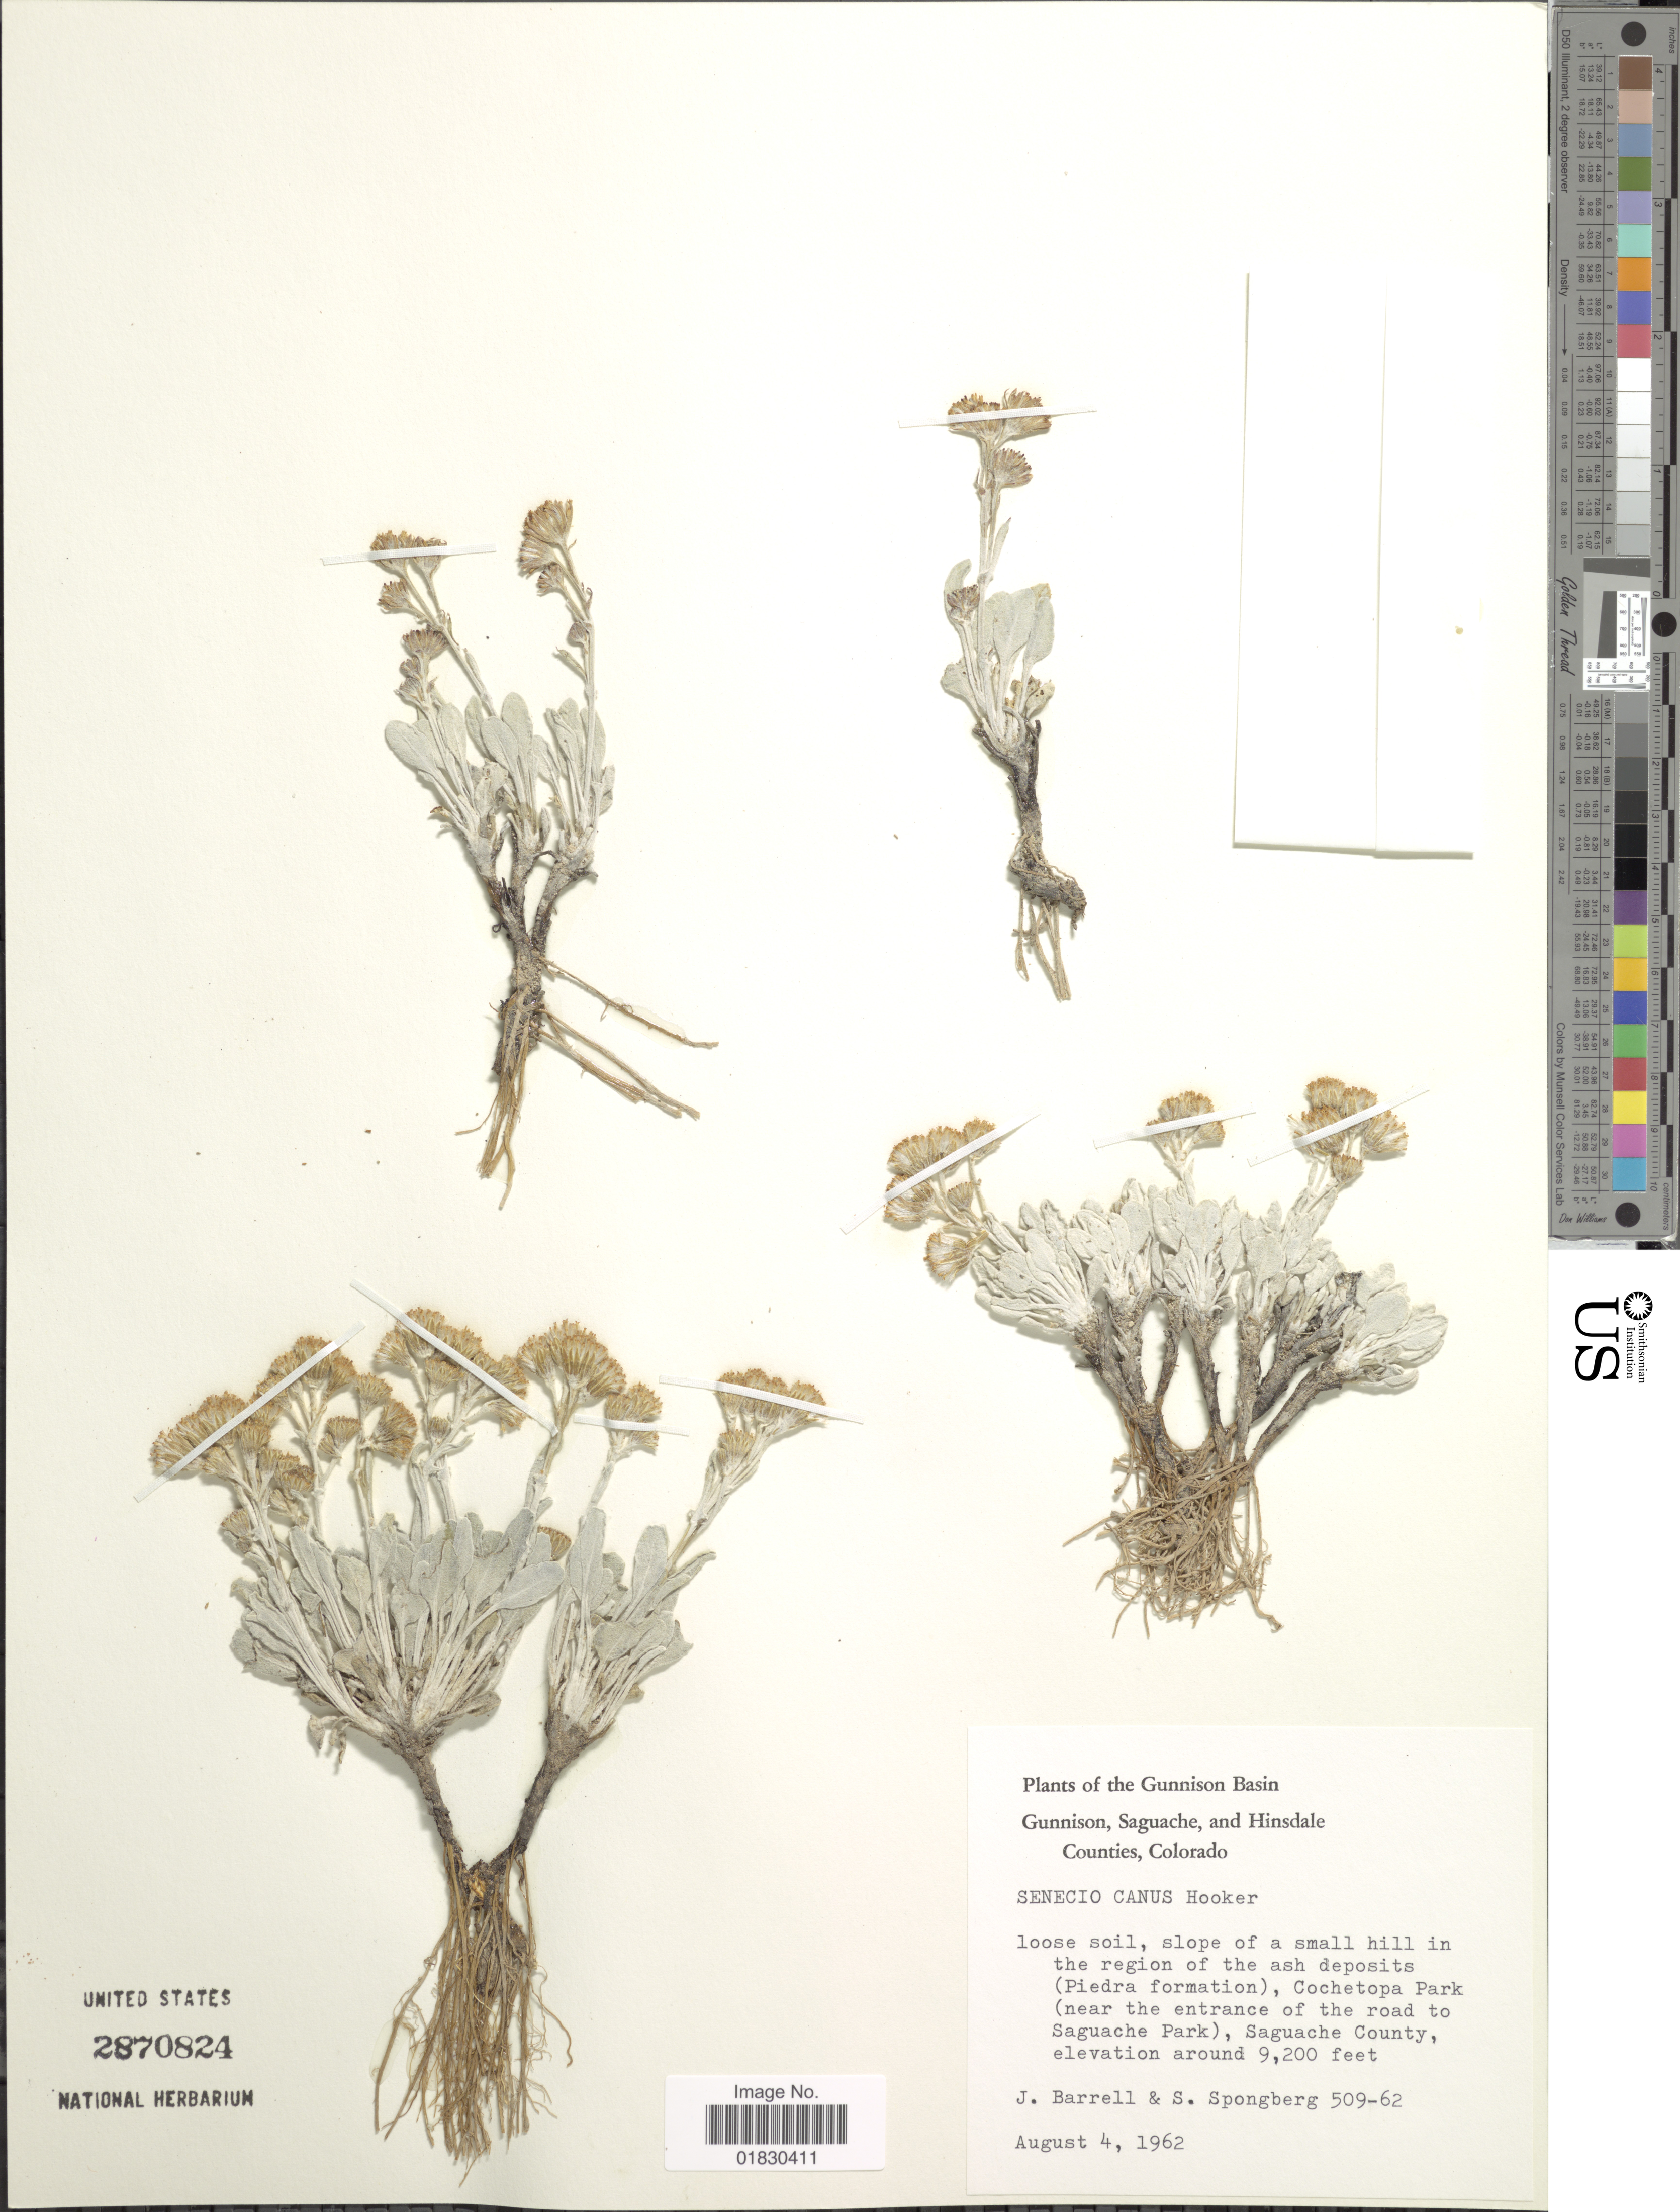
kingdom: Plantae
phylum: Tracheophyta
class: Magnoliopsida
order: Asterales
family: Asteraceae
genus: Packera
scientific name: Packera cana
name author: (Hook.) W.A. Weber & Á. Löve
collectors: J. Barrell & S. A.Spongberg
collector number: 509-62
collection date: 1962-08-04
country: Panama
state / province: Panamá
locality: The Gunnison Basin, Gunnison, Saguache, and Hinsdale Counties, Colorado, Cochetopa Park (near the entrance of the road to Saguache Park), Saguache County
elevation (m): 2804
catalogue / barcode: US 2870824